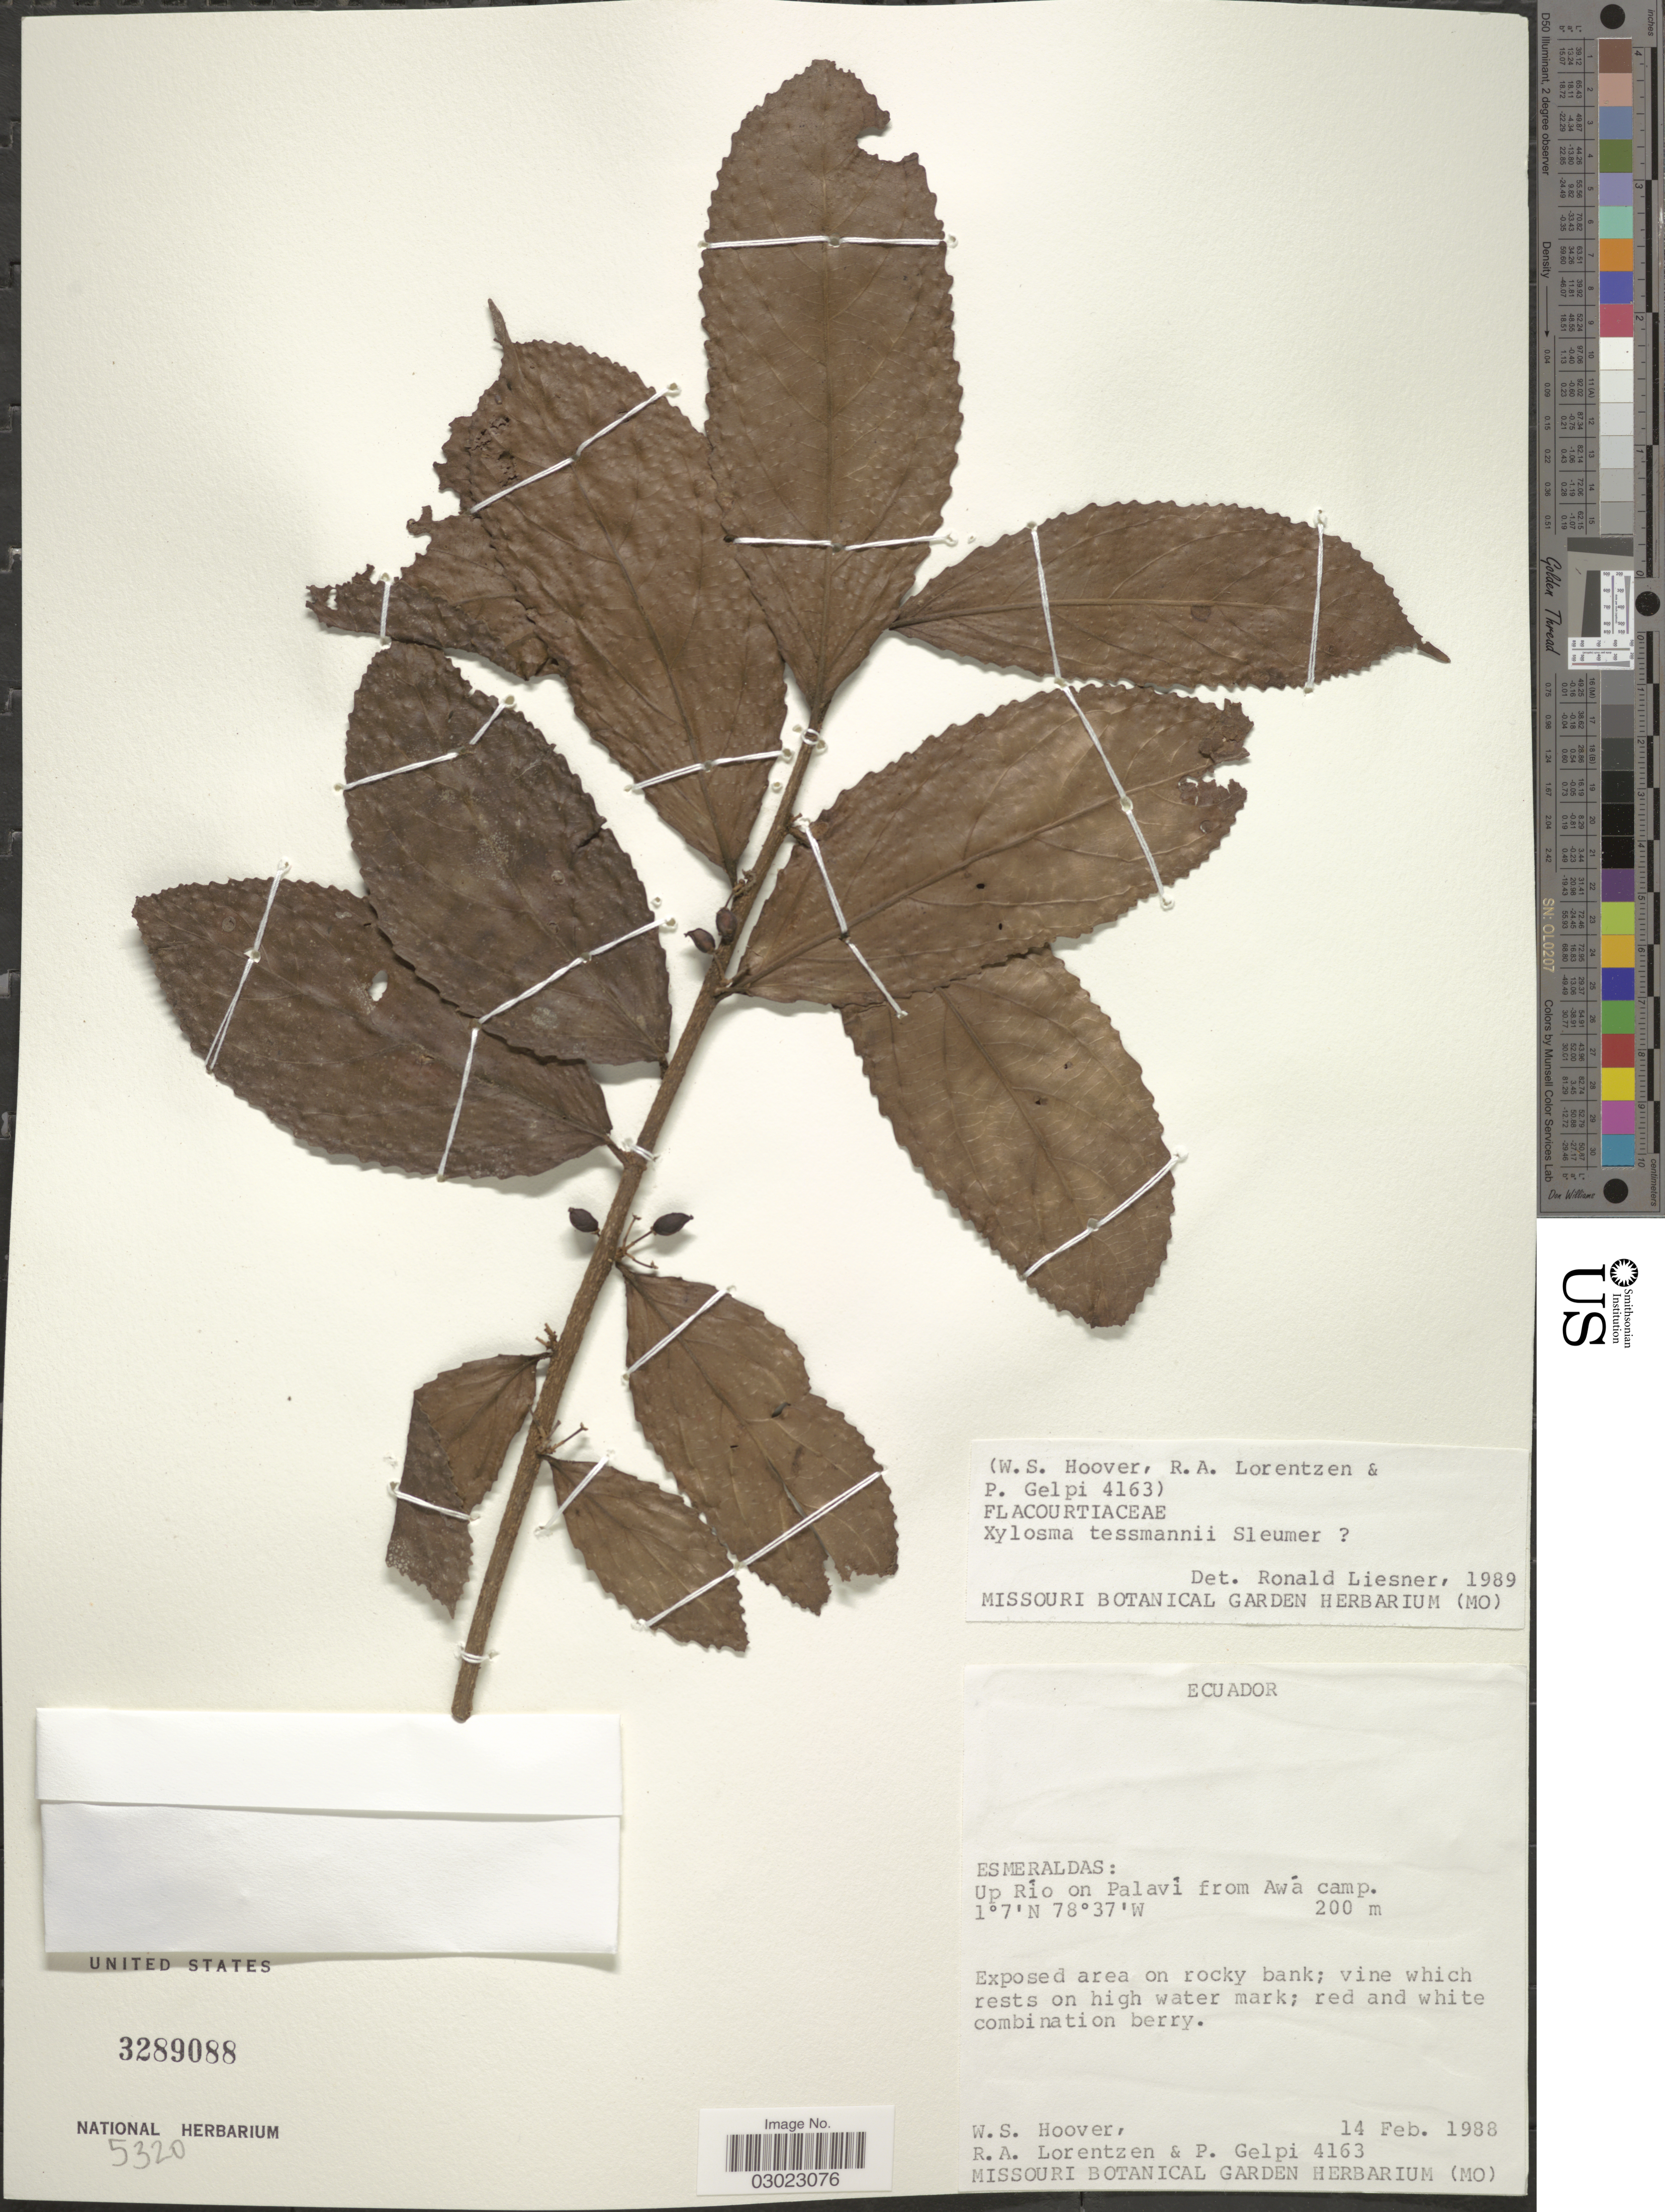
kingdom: Plantae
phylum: Tracheophyta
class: Magnoliopsida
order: Malpighiales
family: Salicaceae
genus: Xylosma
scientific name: Xylosma tessmannii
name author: Sleumer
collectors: W. S. Hoover, R. Lorentzen & P. Gelpi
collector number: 4163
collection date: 1988-02-14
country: Ecuador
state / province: Esmeraldas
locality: Up Río on Palaví from Awá camp.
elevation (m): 200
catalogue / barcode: US 3289088